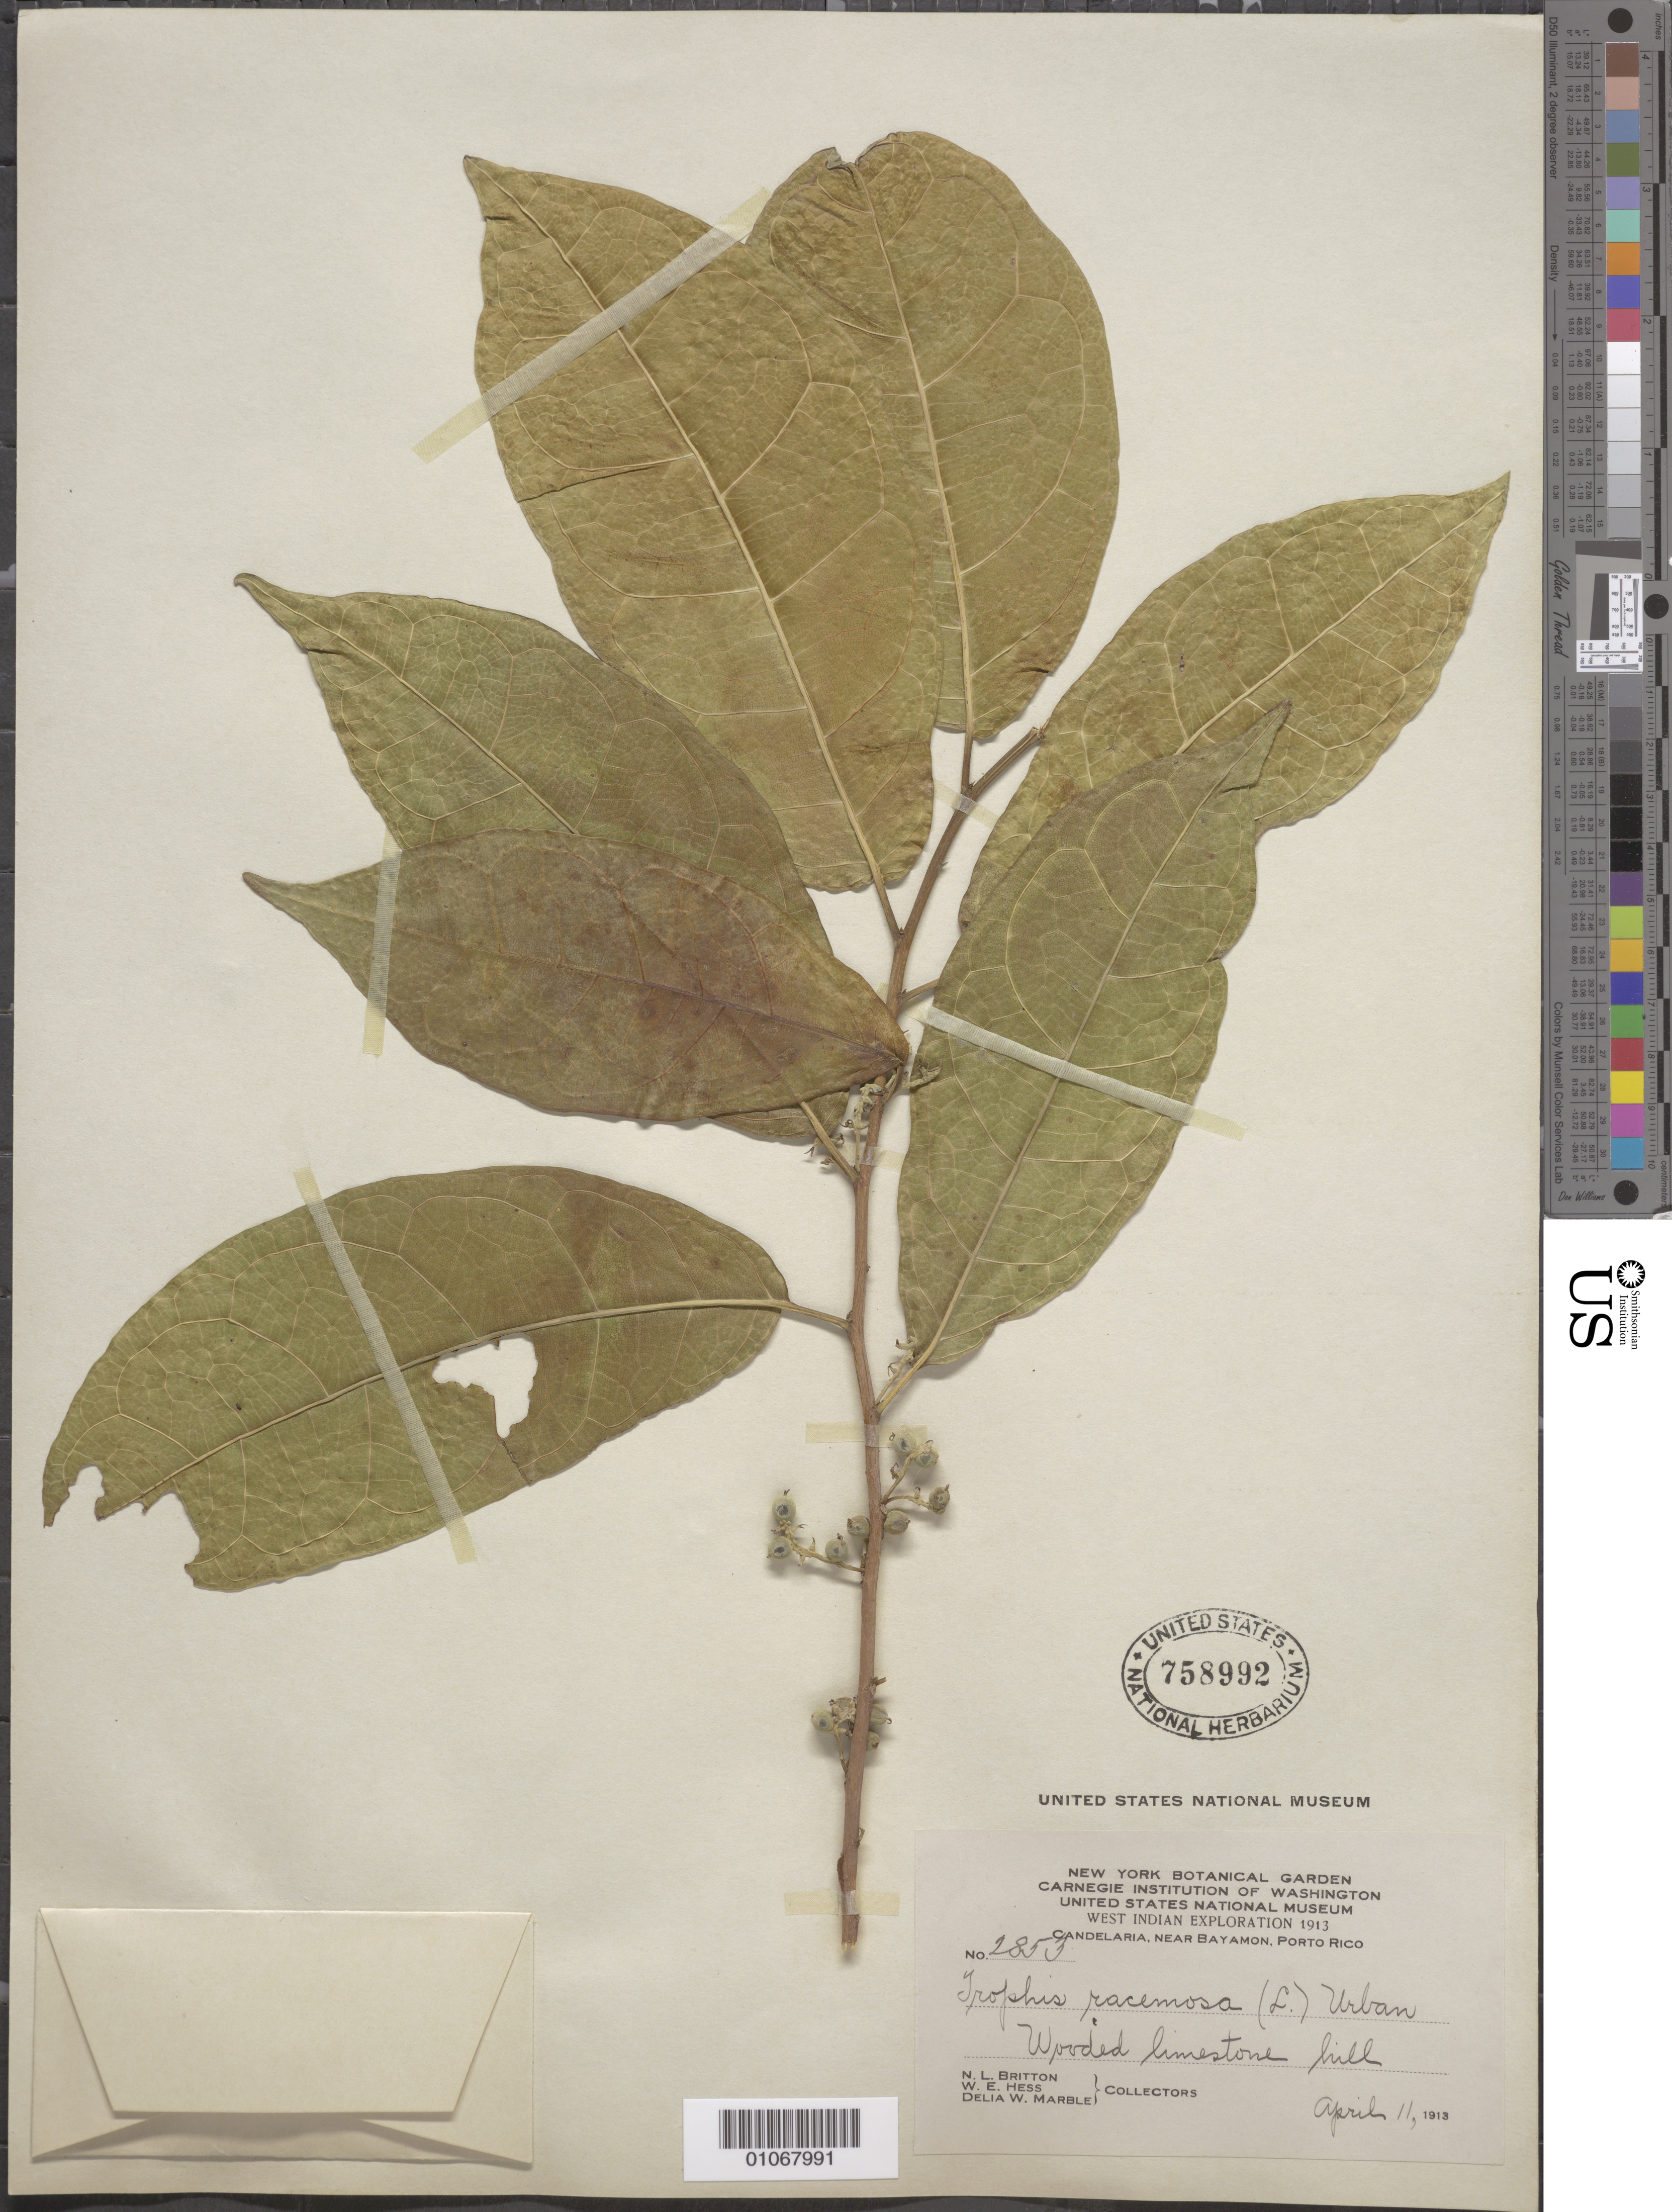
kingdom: Plantae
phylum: Tracheophyta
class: Magnoliopsida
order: Rosales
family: Moraceae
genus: Trophis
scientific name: Trophis racemosa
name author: (L.) Urb.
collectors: N. Britton, W. Hess & D. W. Marble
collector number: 2853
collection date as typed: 11 Apr 1913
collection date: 1913-04-11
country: Puerto Rico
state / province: Bayamón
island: Puerto Rico I.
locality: Candelaria.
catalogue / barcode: US 758992